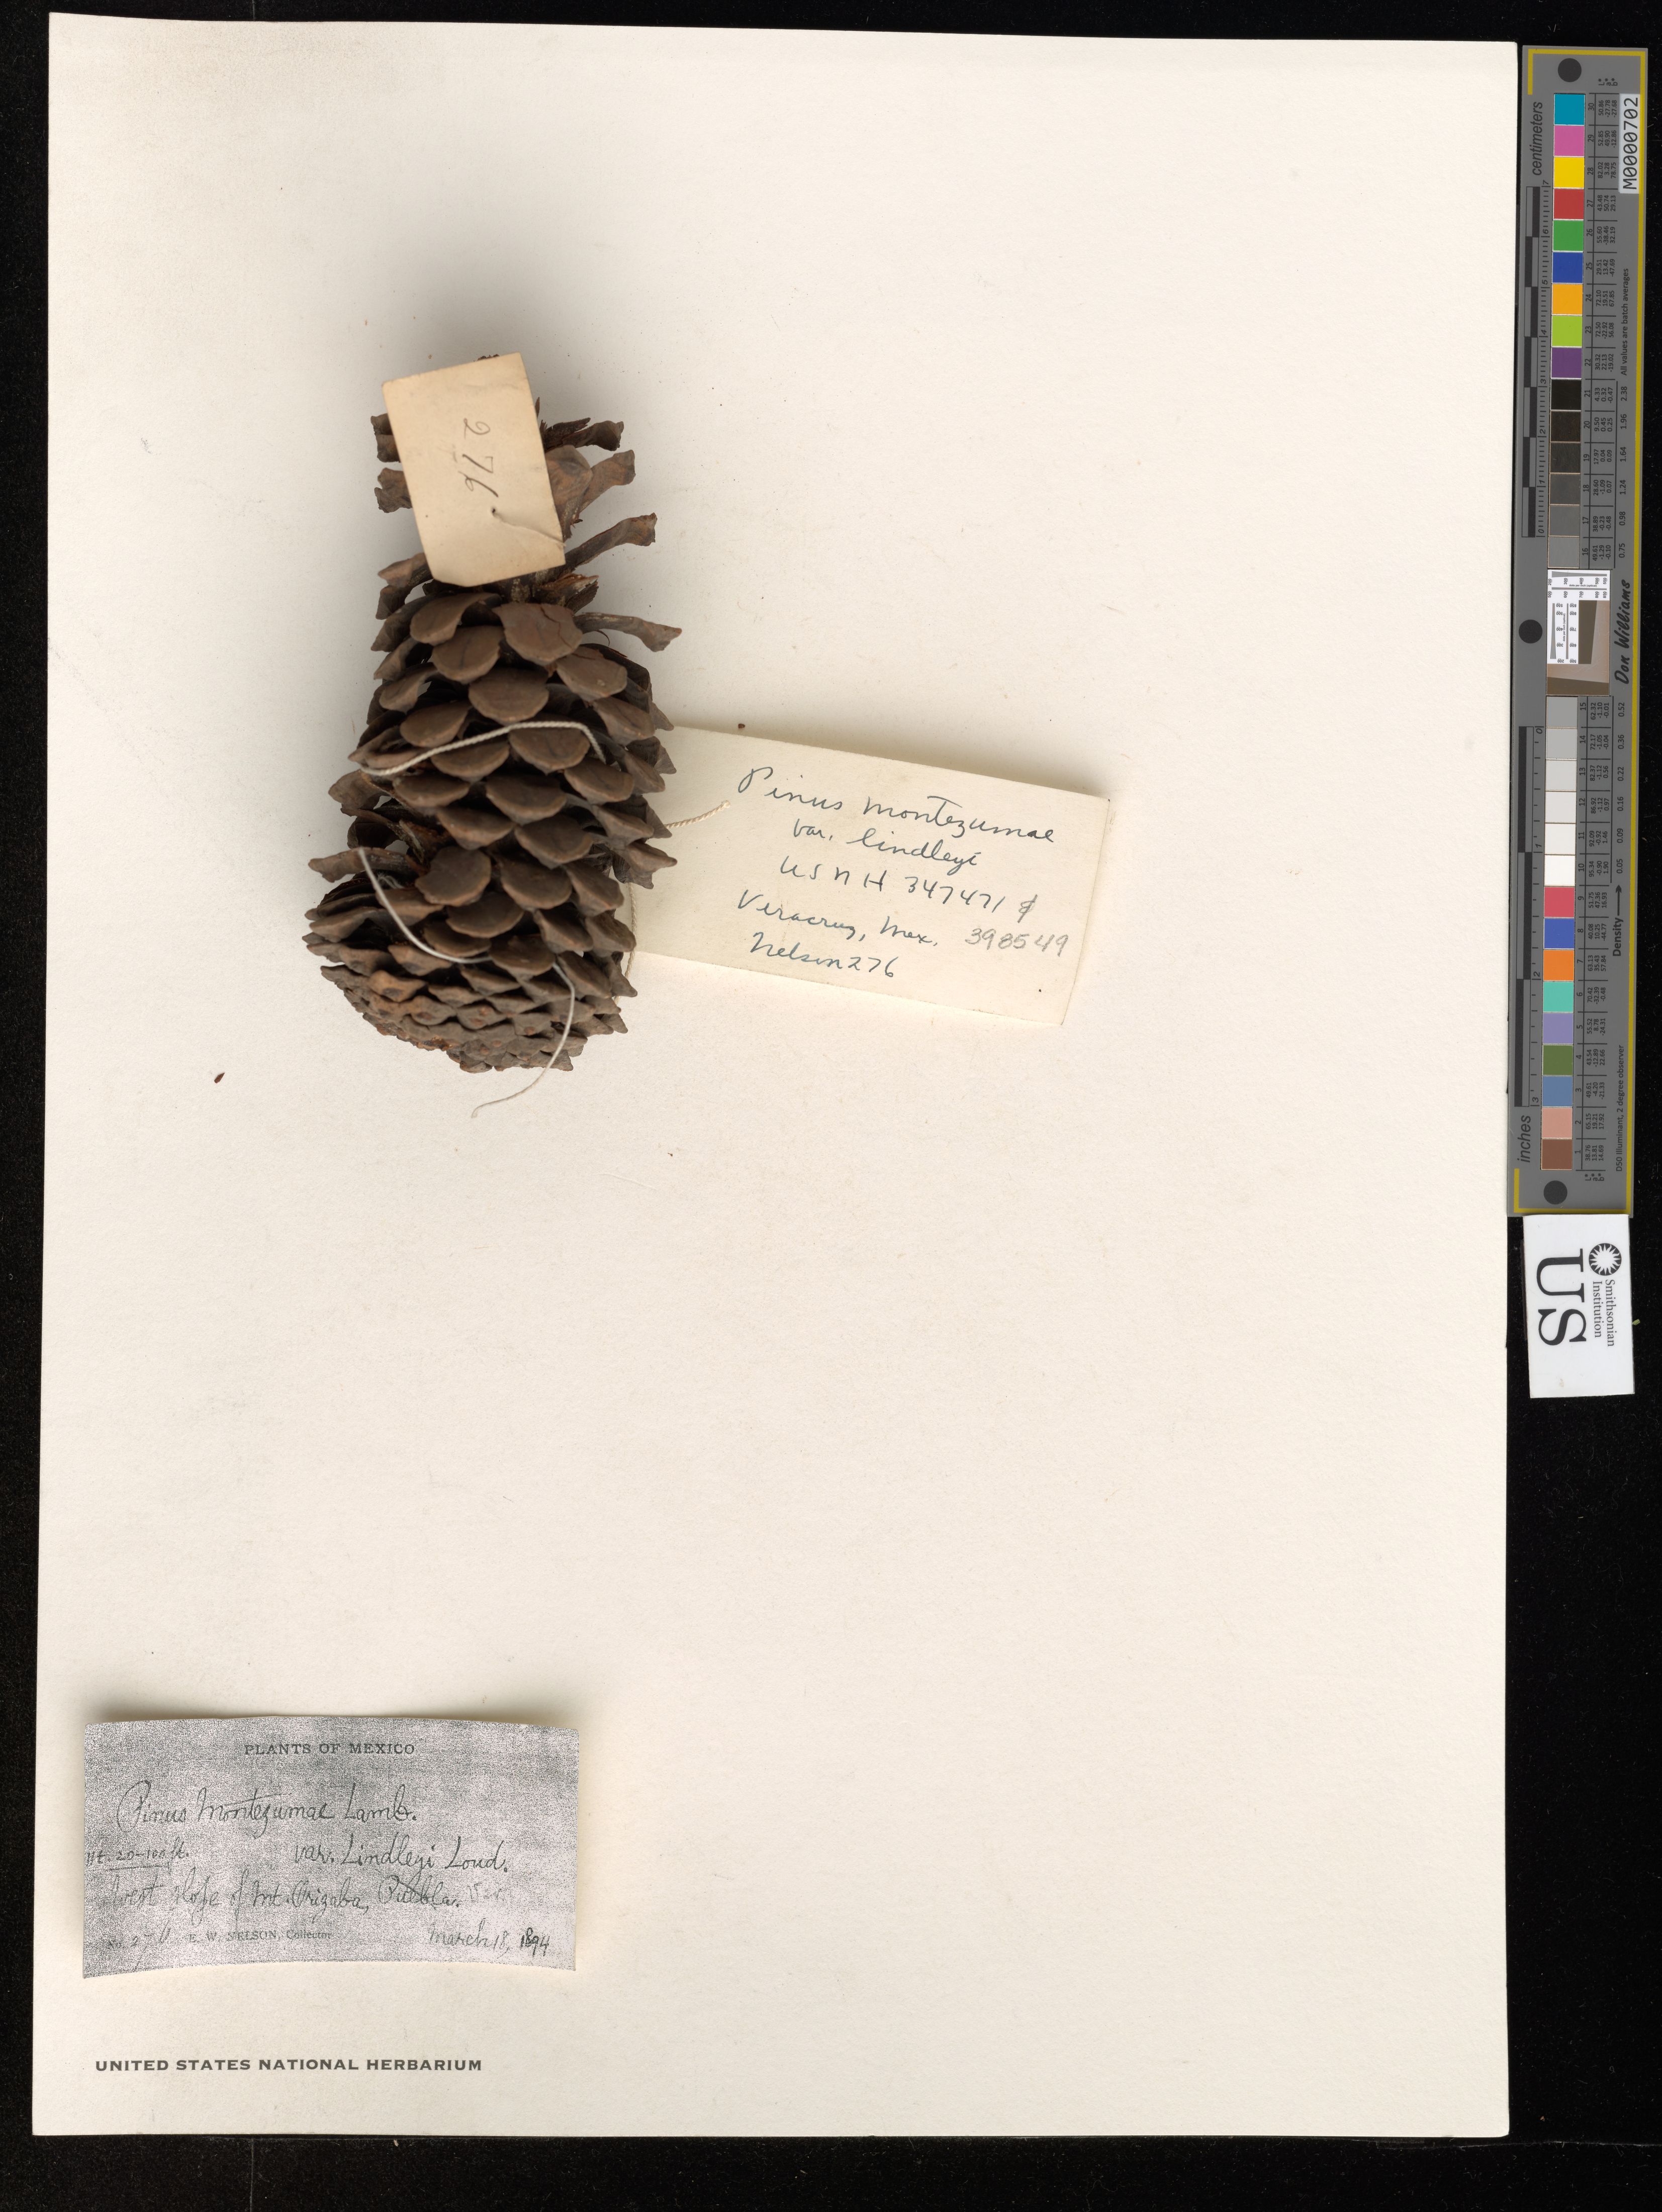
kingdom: Plantae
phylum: Tracheophyta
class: Pinopsida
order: Pinales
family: Pinaceae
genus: Pinus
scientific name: Pinus montezumae var. lindleyi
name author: Loudon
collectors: E. W. Nelson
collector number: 276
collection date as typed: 18 Mar 1894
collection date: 1894-03-18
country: Mexico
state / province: Veracruz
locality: West slope of Mt. Orizaba.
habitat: West slope of Mt.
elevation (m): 2499